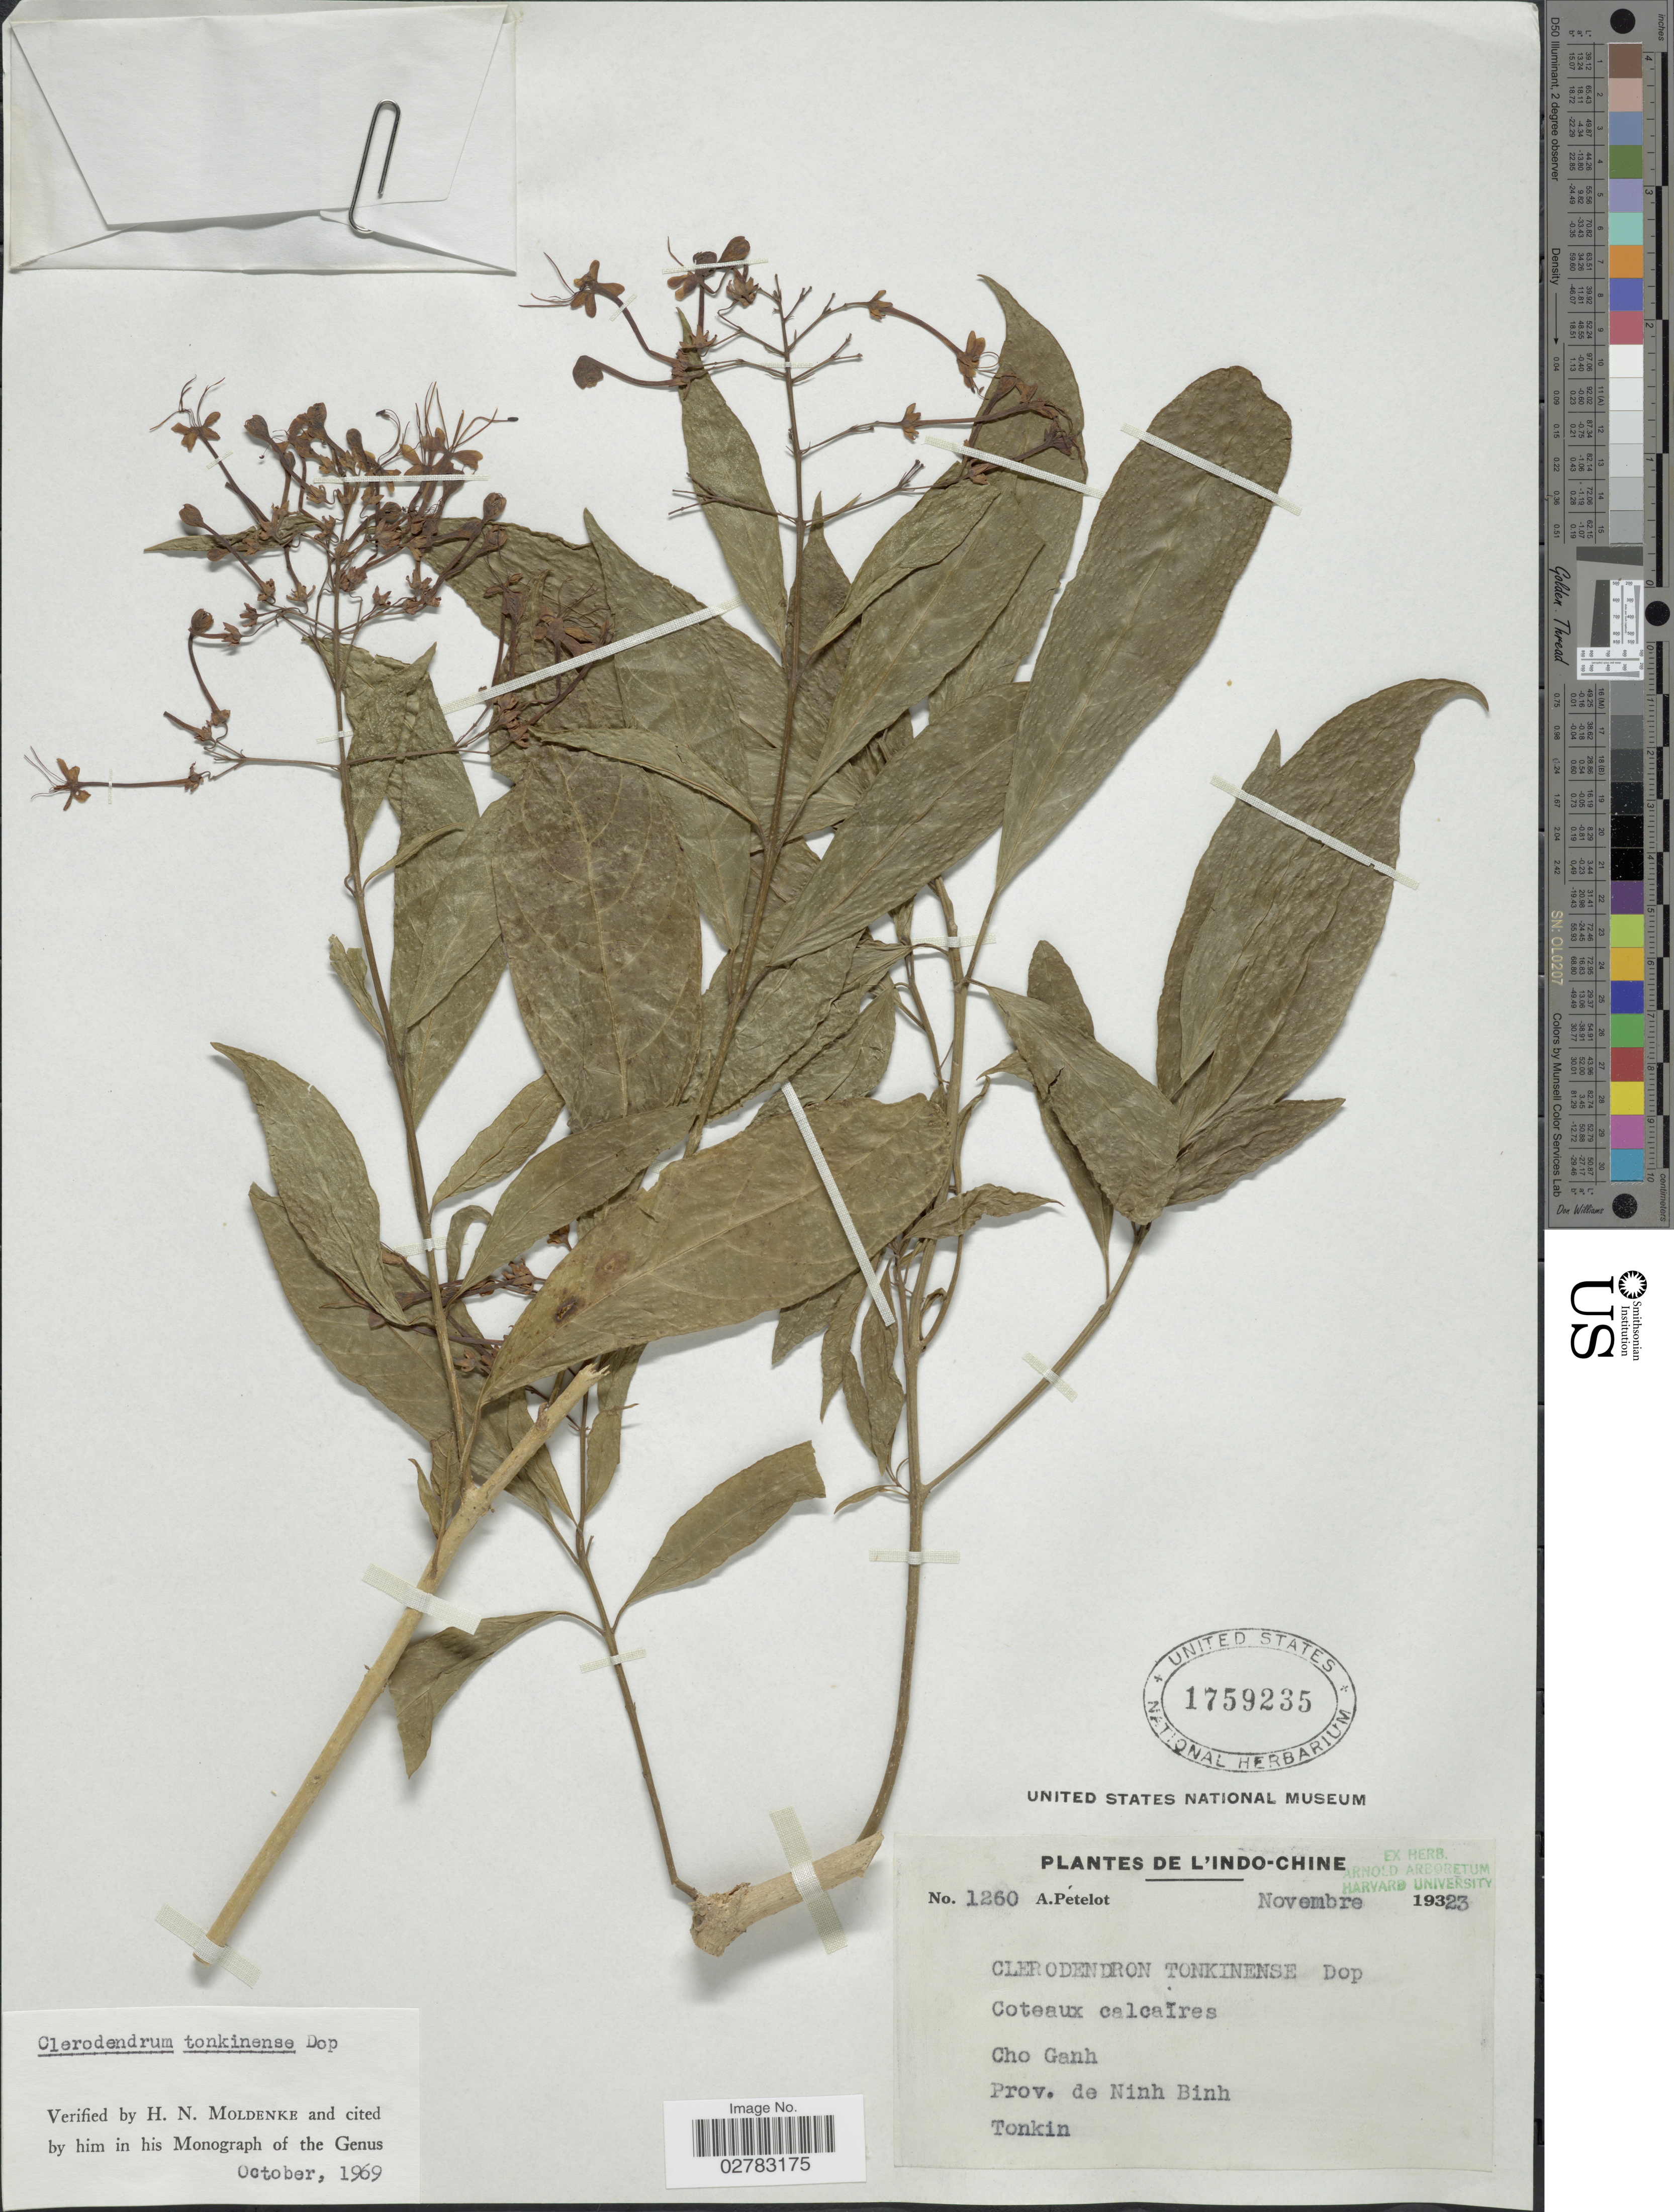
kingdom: Plantae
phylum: Tracheophyta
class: Magnoliopsida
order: Lamiales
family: Lamiaceae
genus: Clerodendrum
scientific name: Clerodendrum tonkinense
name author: Dop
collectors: A. Petelot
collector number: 1260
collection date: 1923-11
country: Vietnam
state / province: Ninh Binh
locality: L'Indo-Chine. Cho Ganh. Prov. de Ninh Binh. Tonkin.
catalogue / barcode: US 1759235